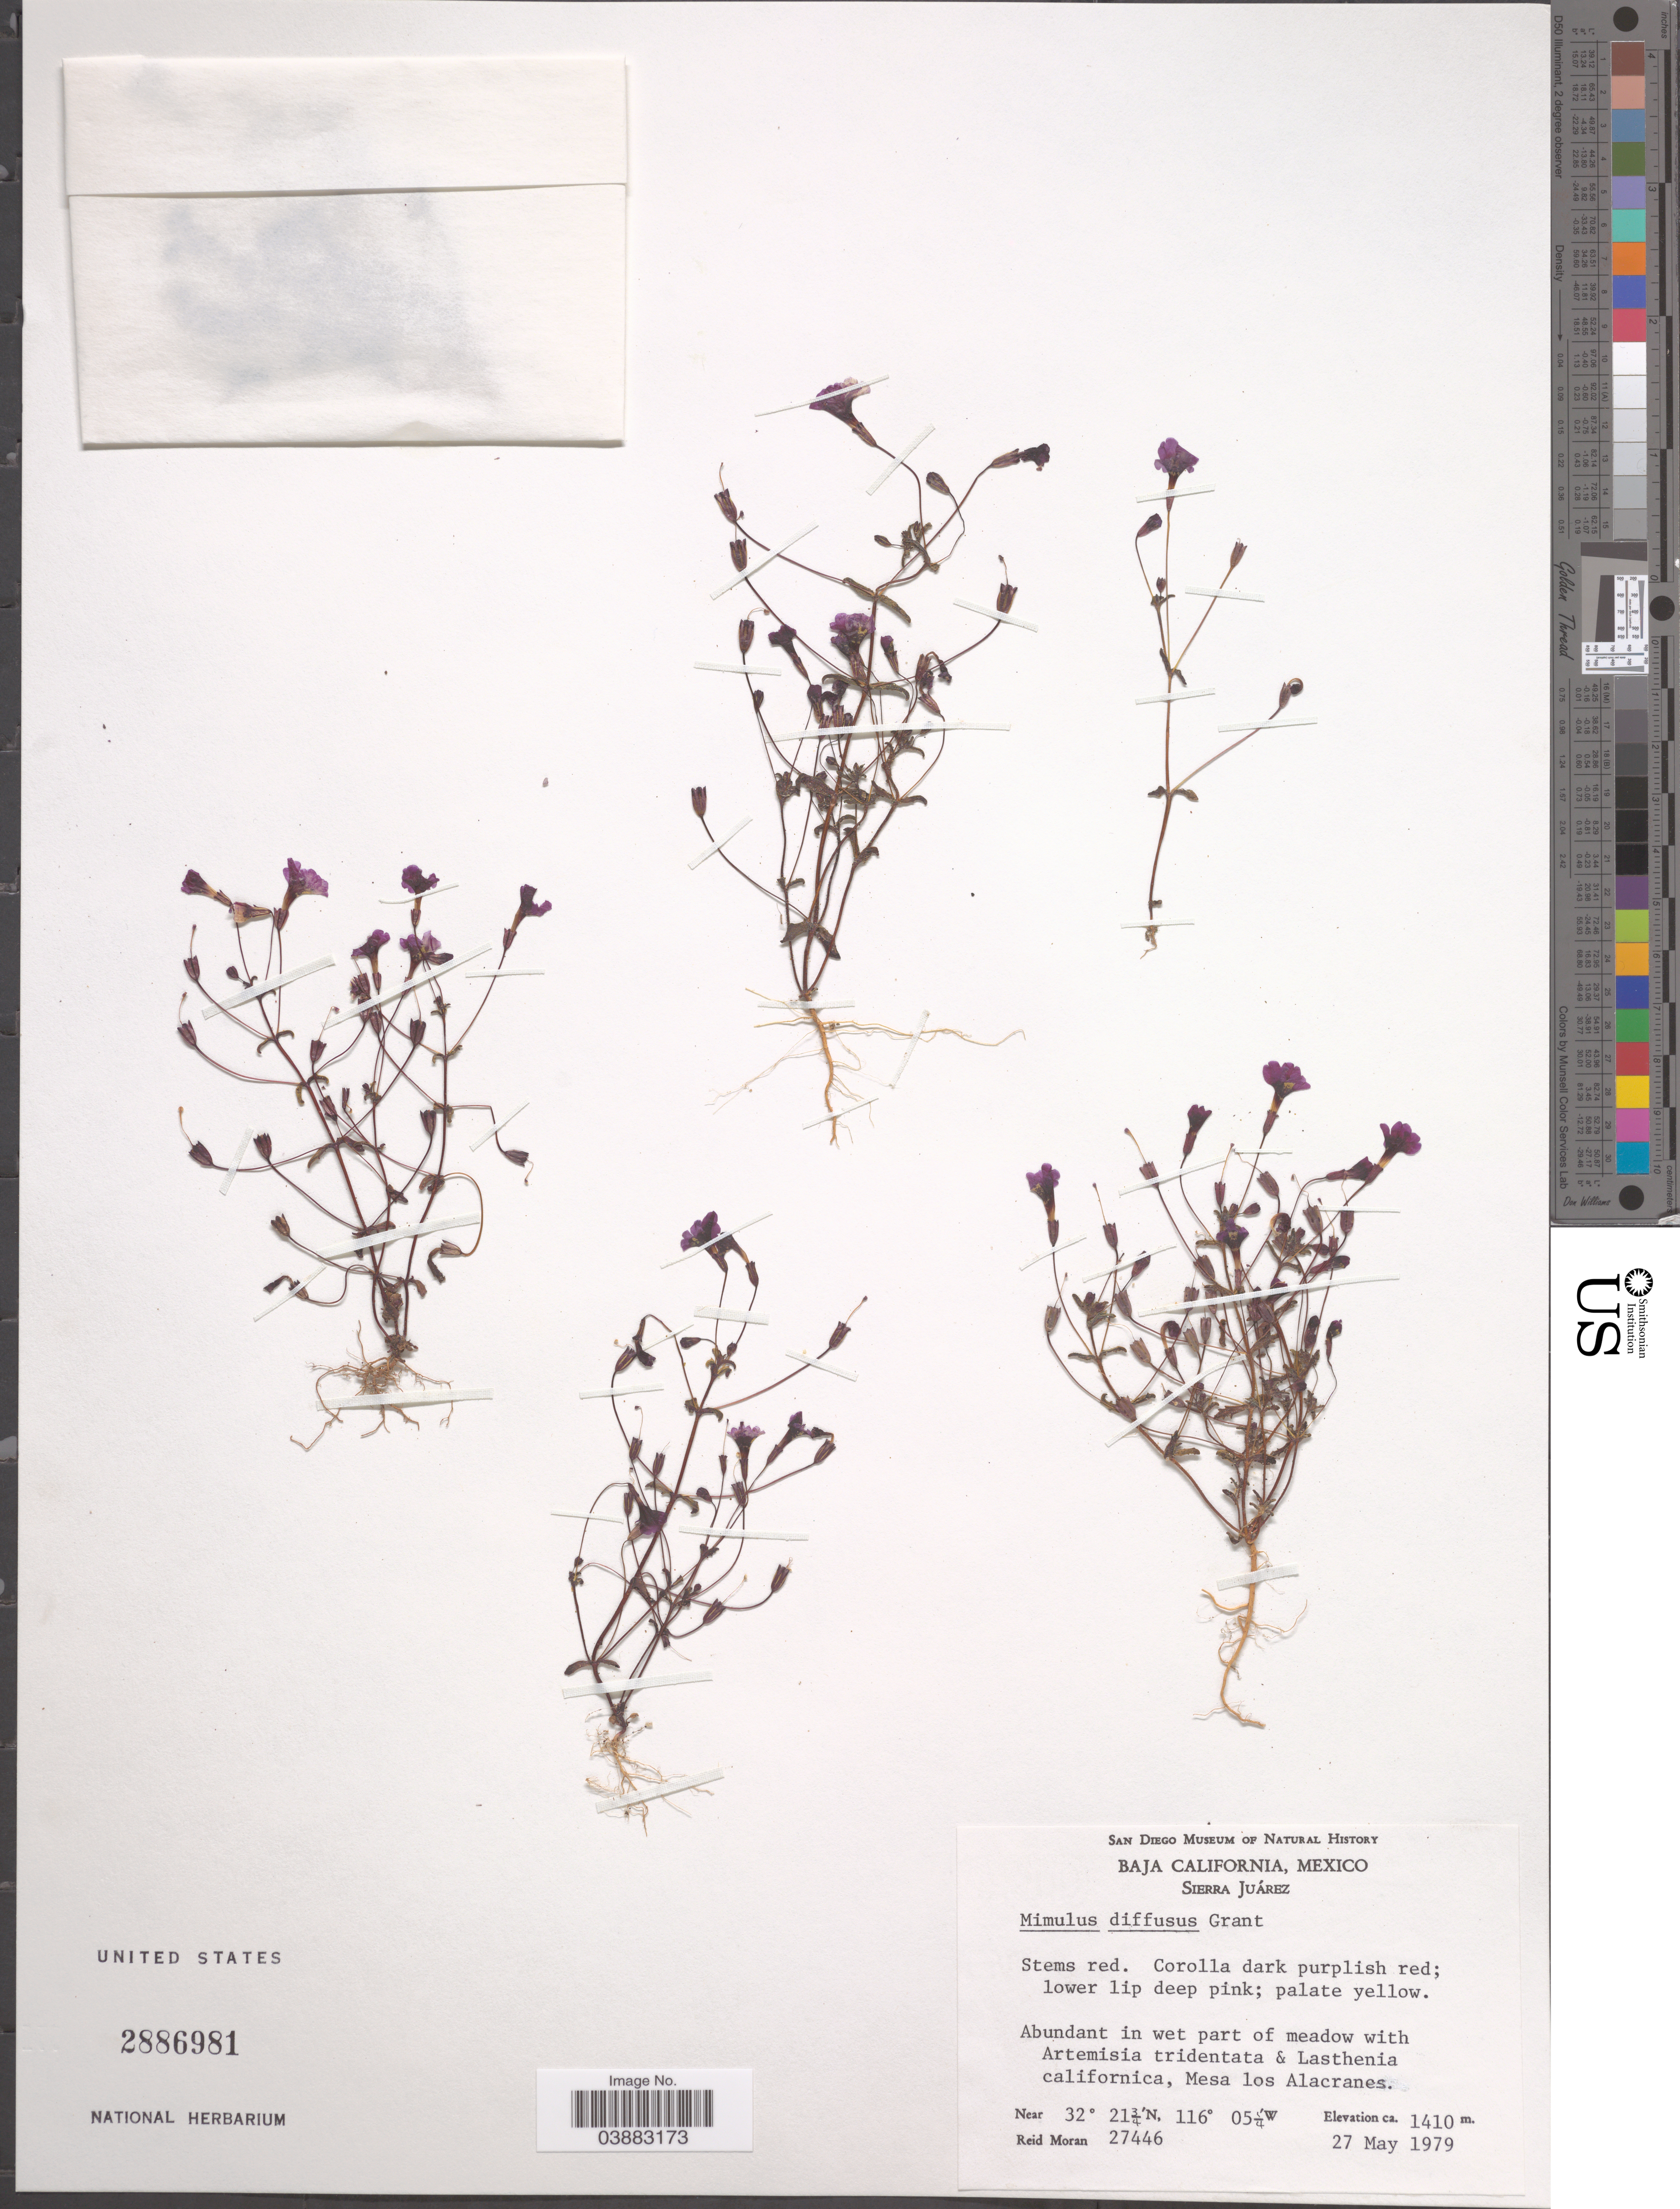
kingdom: Plantae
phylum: Tracheophyta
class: Magnoliopsida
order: Lamiales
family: Phrymaceae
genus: Mimulus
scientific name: Mimulus diffusus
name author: A.L. Grant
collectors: R. Moran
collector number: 27446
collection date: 1979-05-27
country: Mexico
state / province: Baja California Norte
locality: Sierra Juárez. Mesa los Alacranes.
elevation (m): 1410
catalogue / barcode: US 2886981